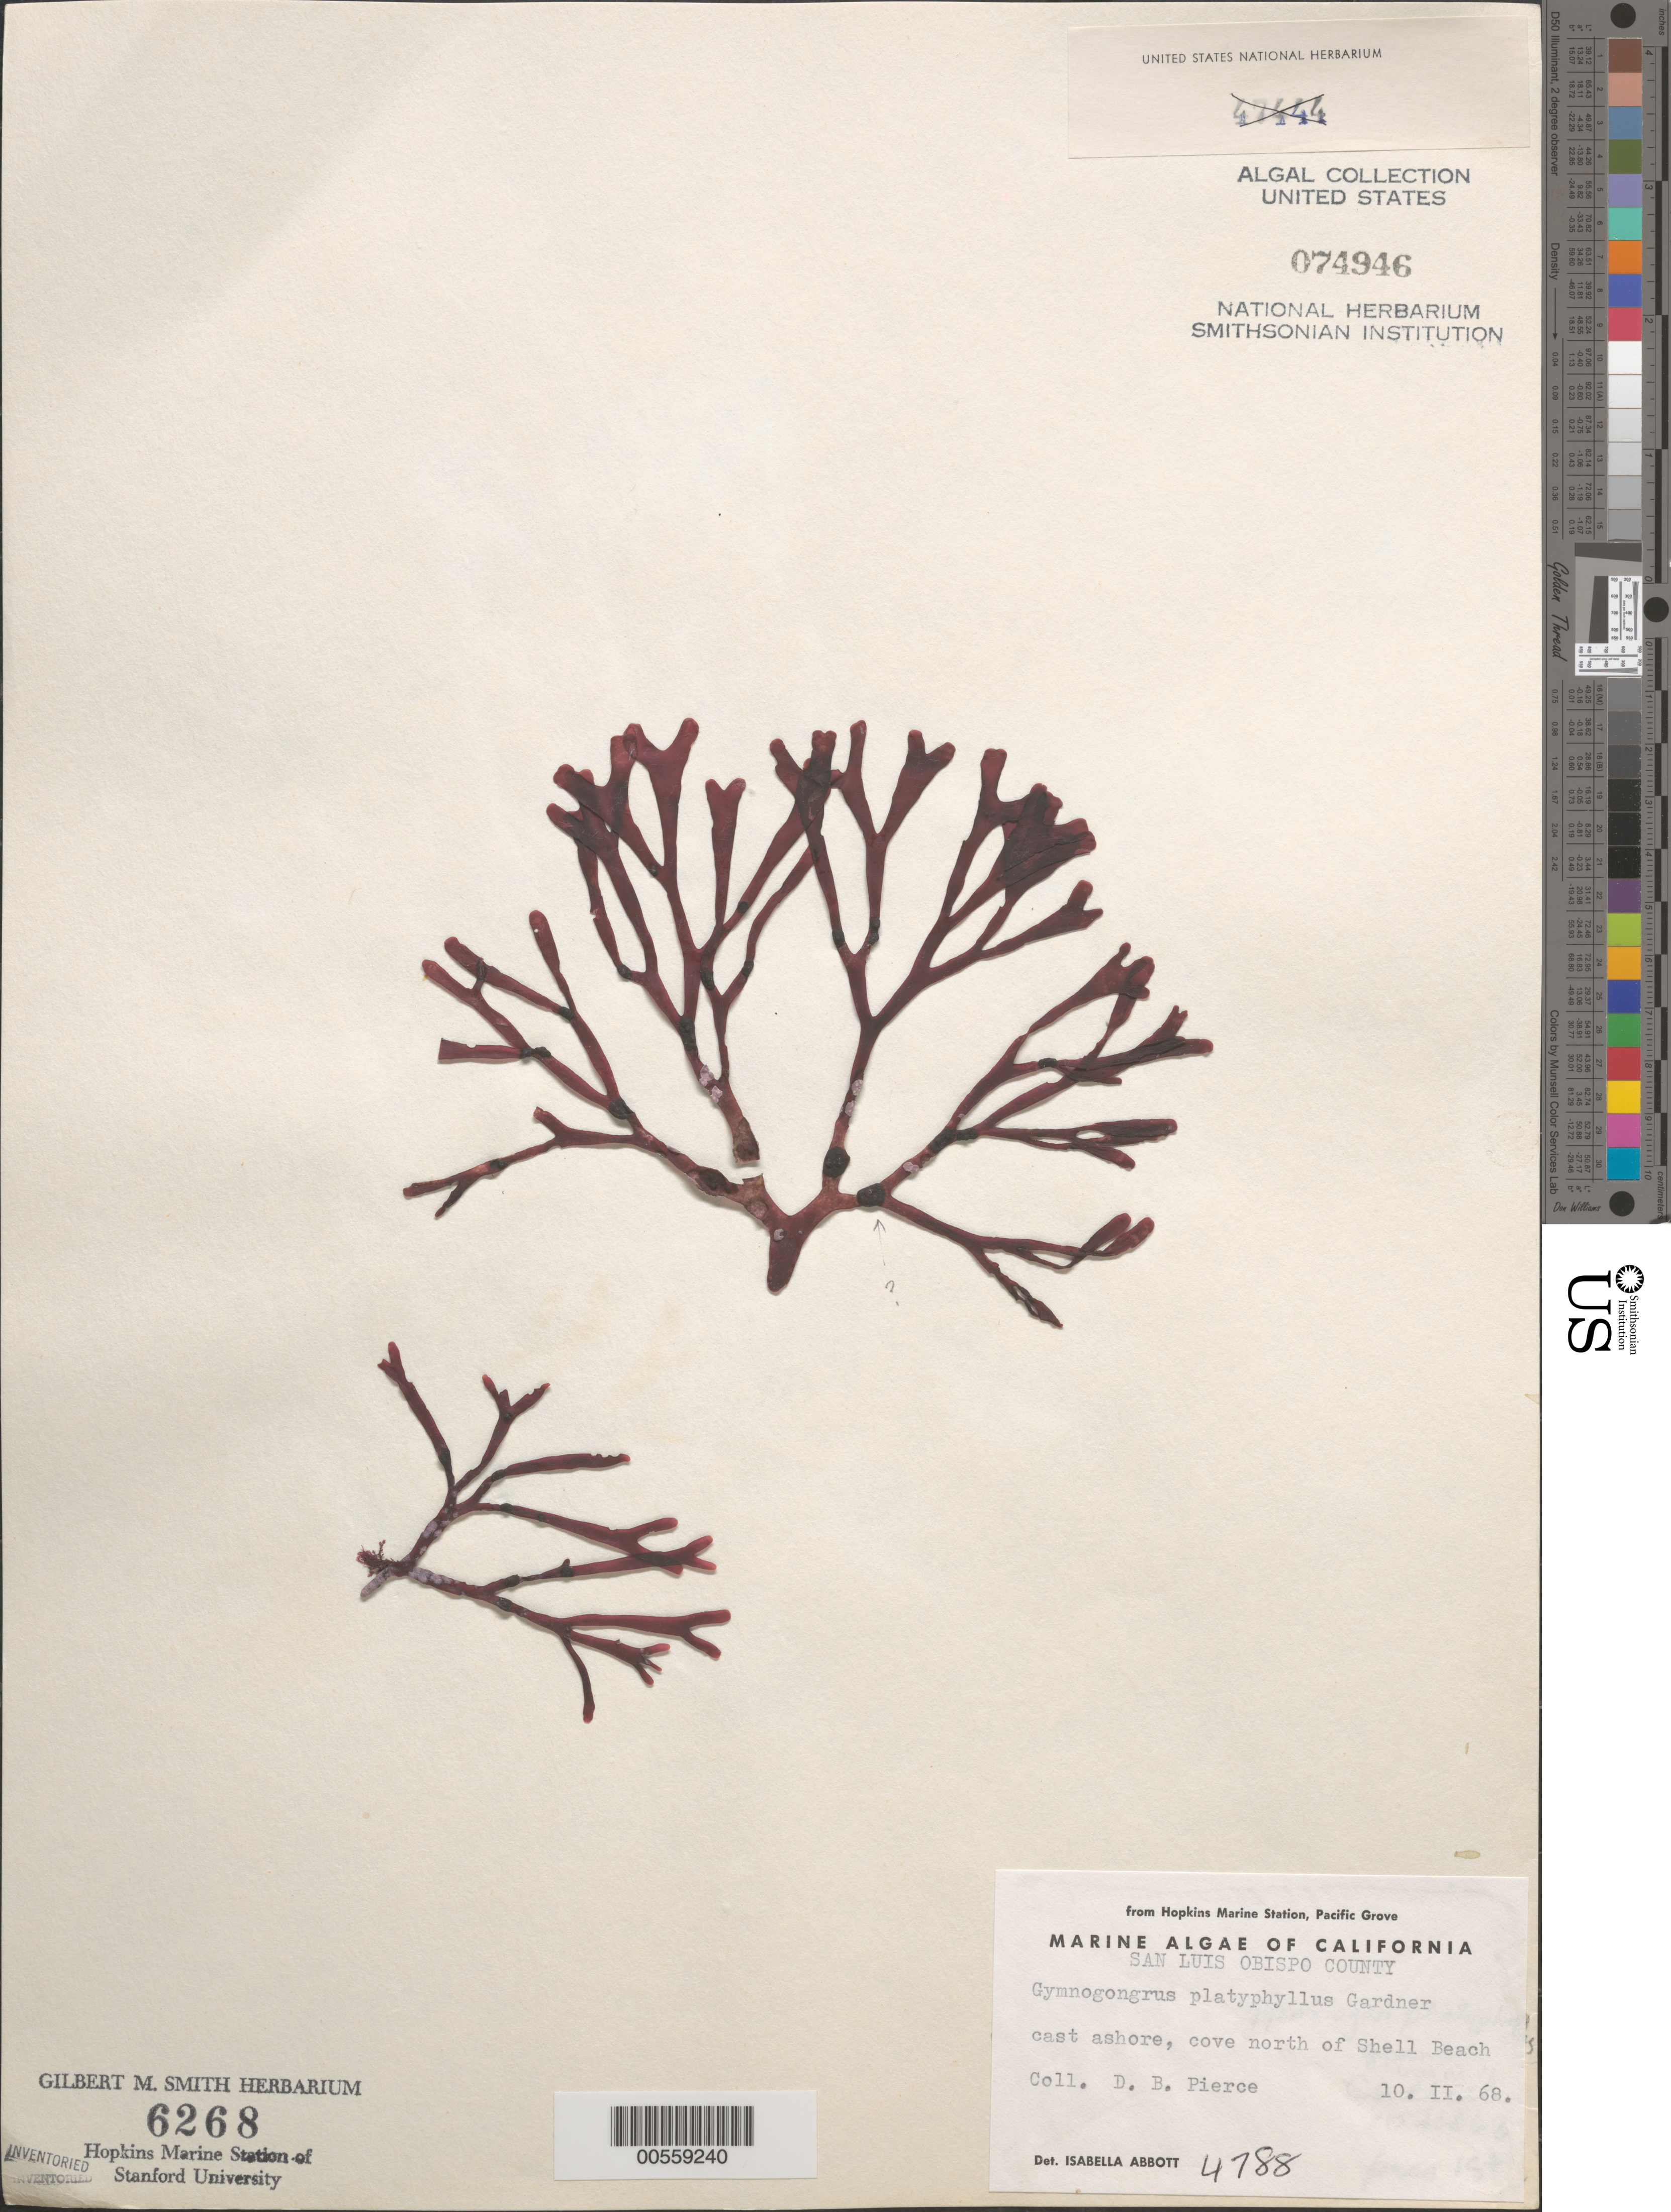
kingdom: Plantae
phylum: Rhodophyta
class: Florideophyceae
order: Gigartinales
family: Phyllophoraceae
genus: Gymnogongrus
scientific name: Gymnogongrus platyphyllus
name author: N.L. Gardner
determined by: Abbott, Isabella A.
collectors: D. Pierce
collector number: IAA 4788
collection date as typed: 10 Feb 1968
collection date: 1968-02-10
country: United States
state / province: California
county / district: San Luis Obispo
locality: Cove north of Shell Beach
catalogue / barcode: US 74946